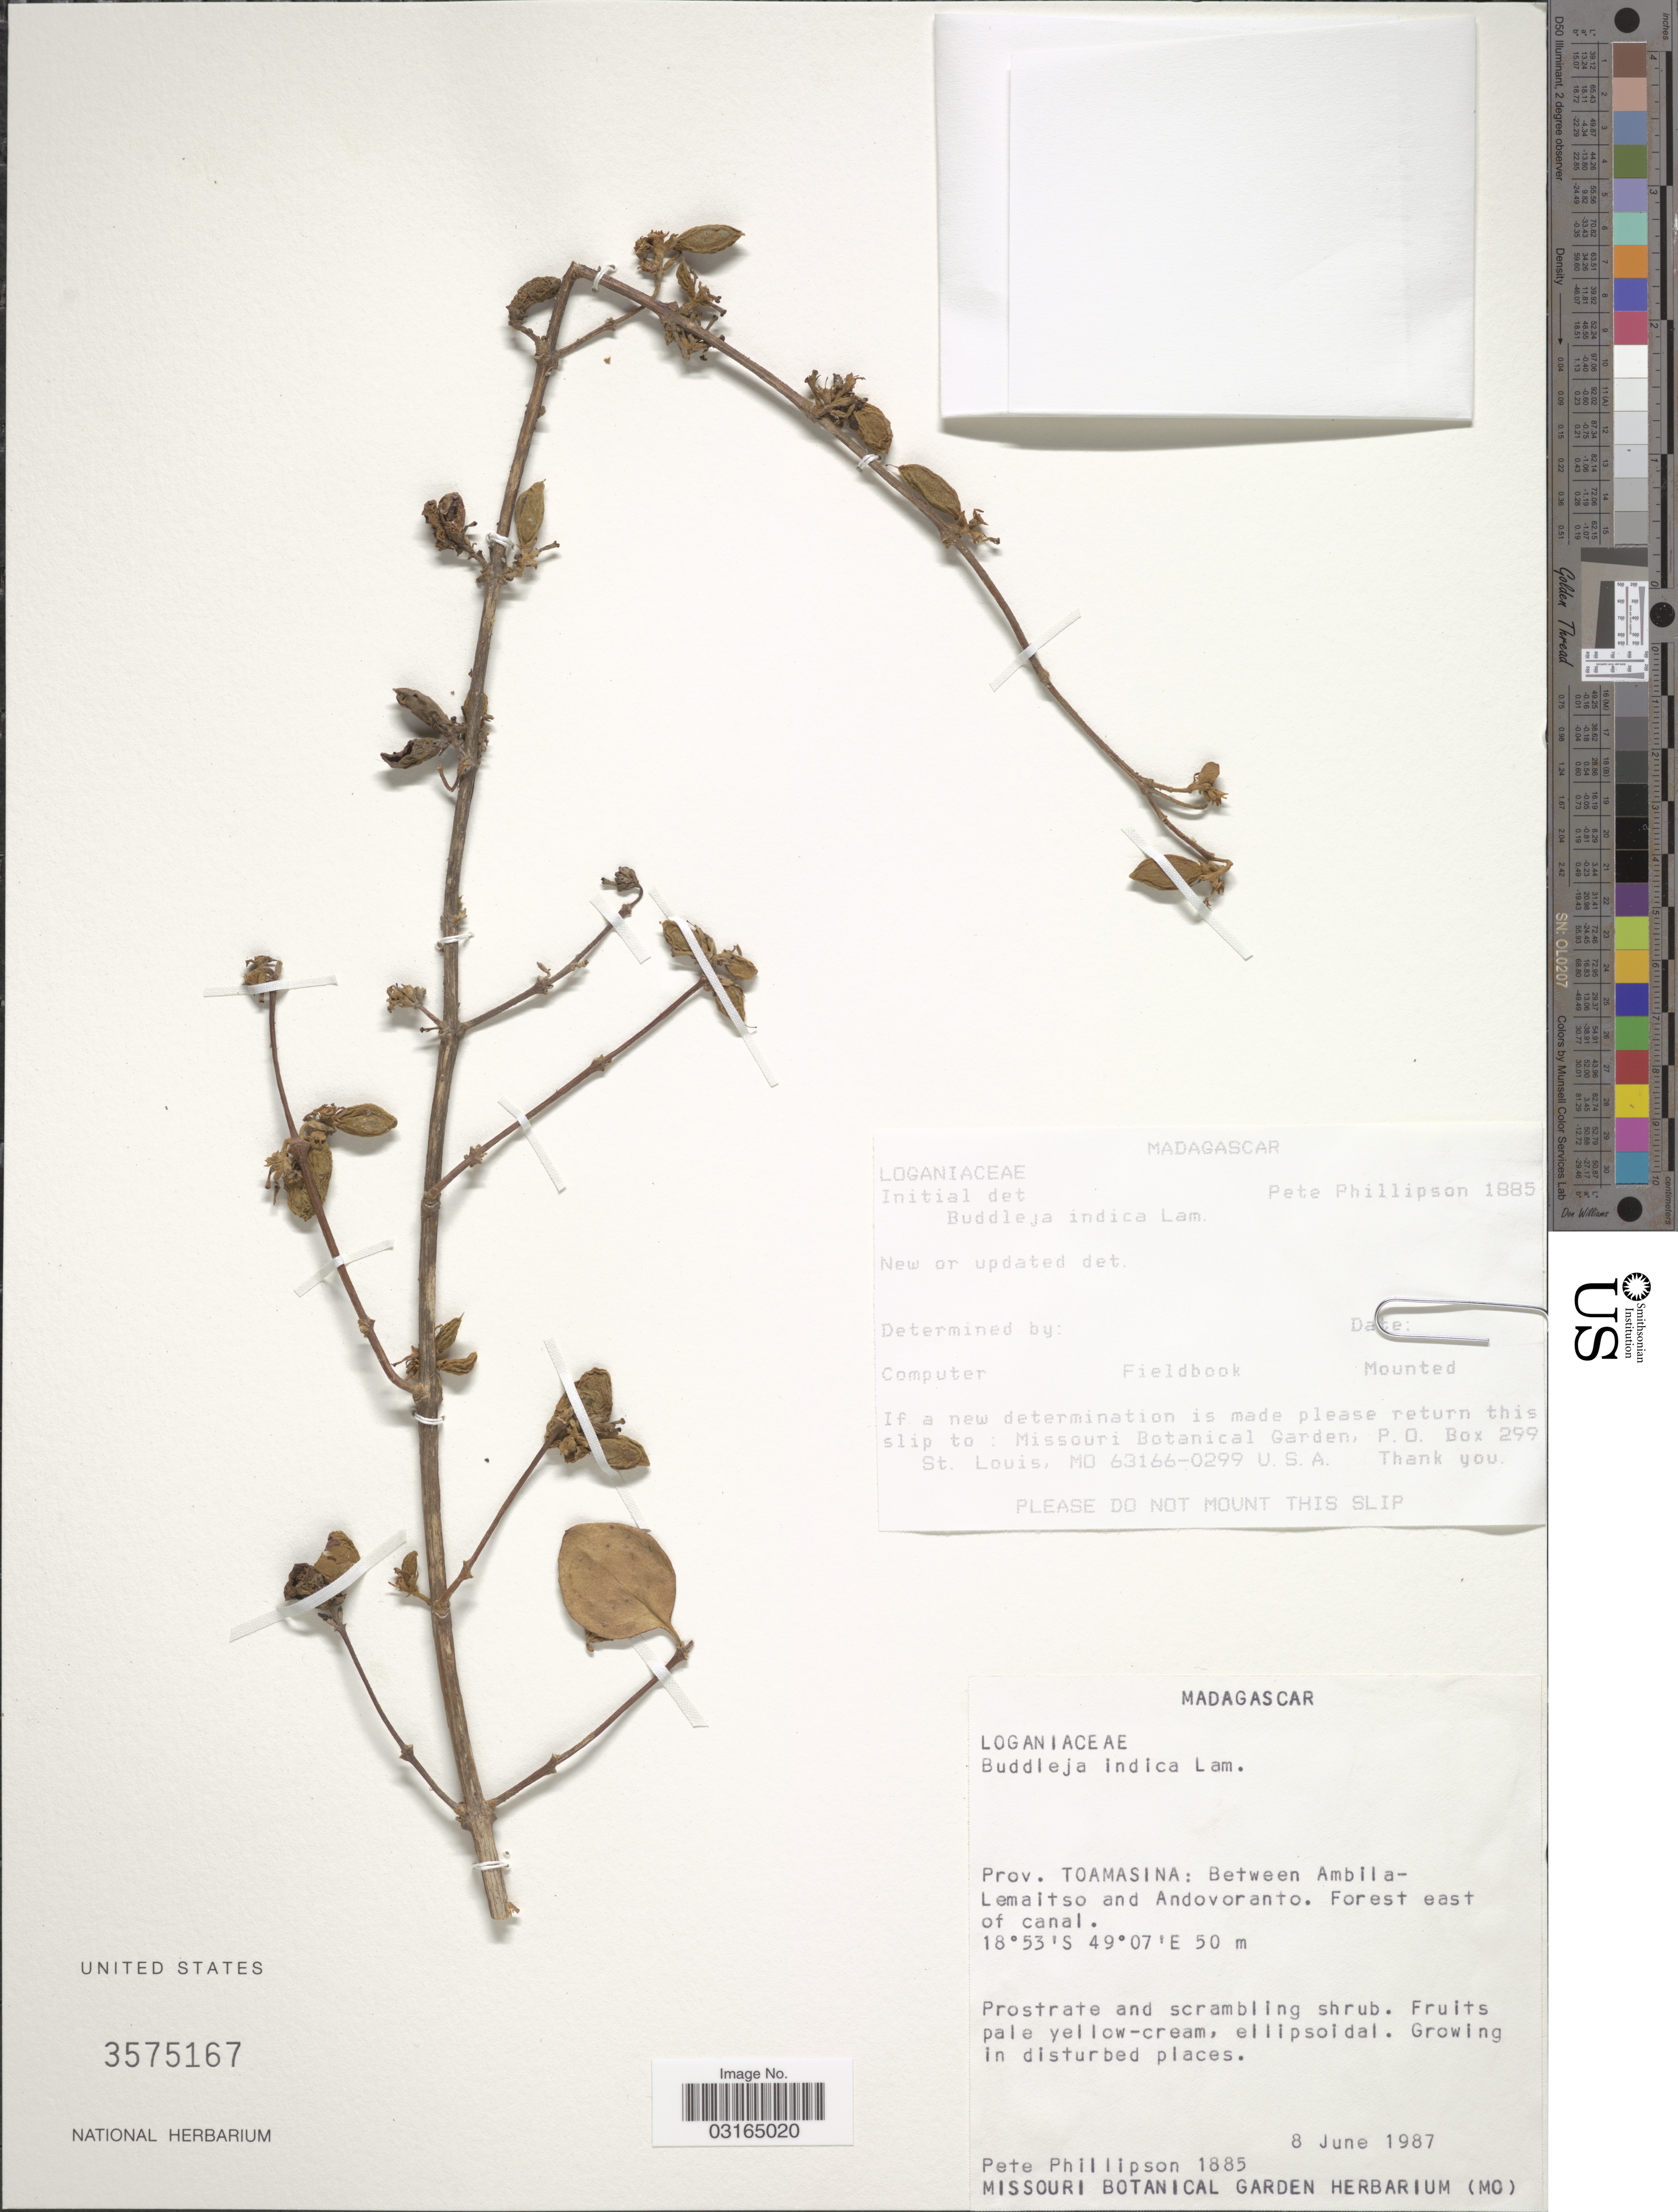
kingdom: Plantae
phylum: Tracheophyta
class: Magnoliopsida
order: Lamiales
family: Scrophulariaceae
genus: Buddleja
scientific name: Buddleja indica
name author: Lam.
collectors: P. B. Phillipson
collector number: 1885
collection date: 1987-06-08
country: Madagascar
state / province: Atsinanana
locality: Between Ambila-Lemaitso and Andovoranto. Forest east of canal.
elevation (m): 50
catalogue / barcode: US 3575167